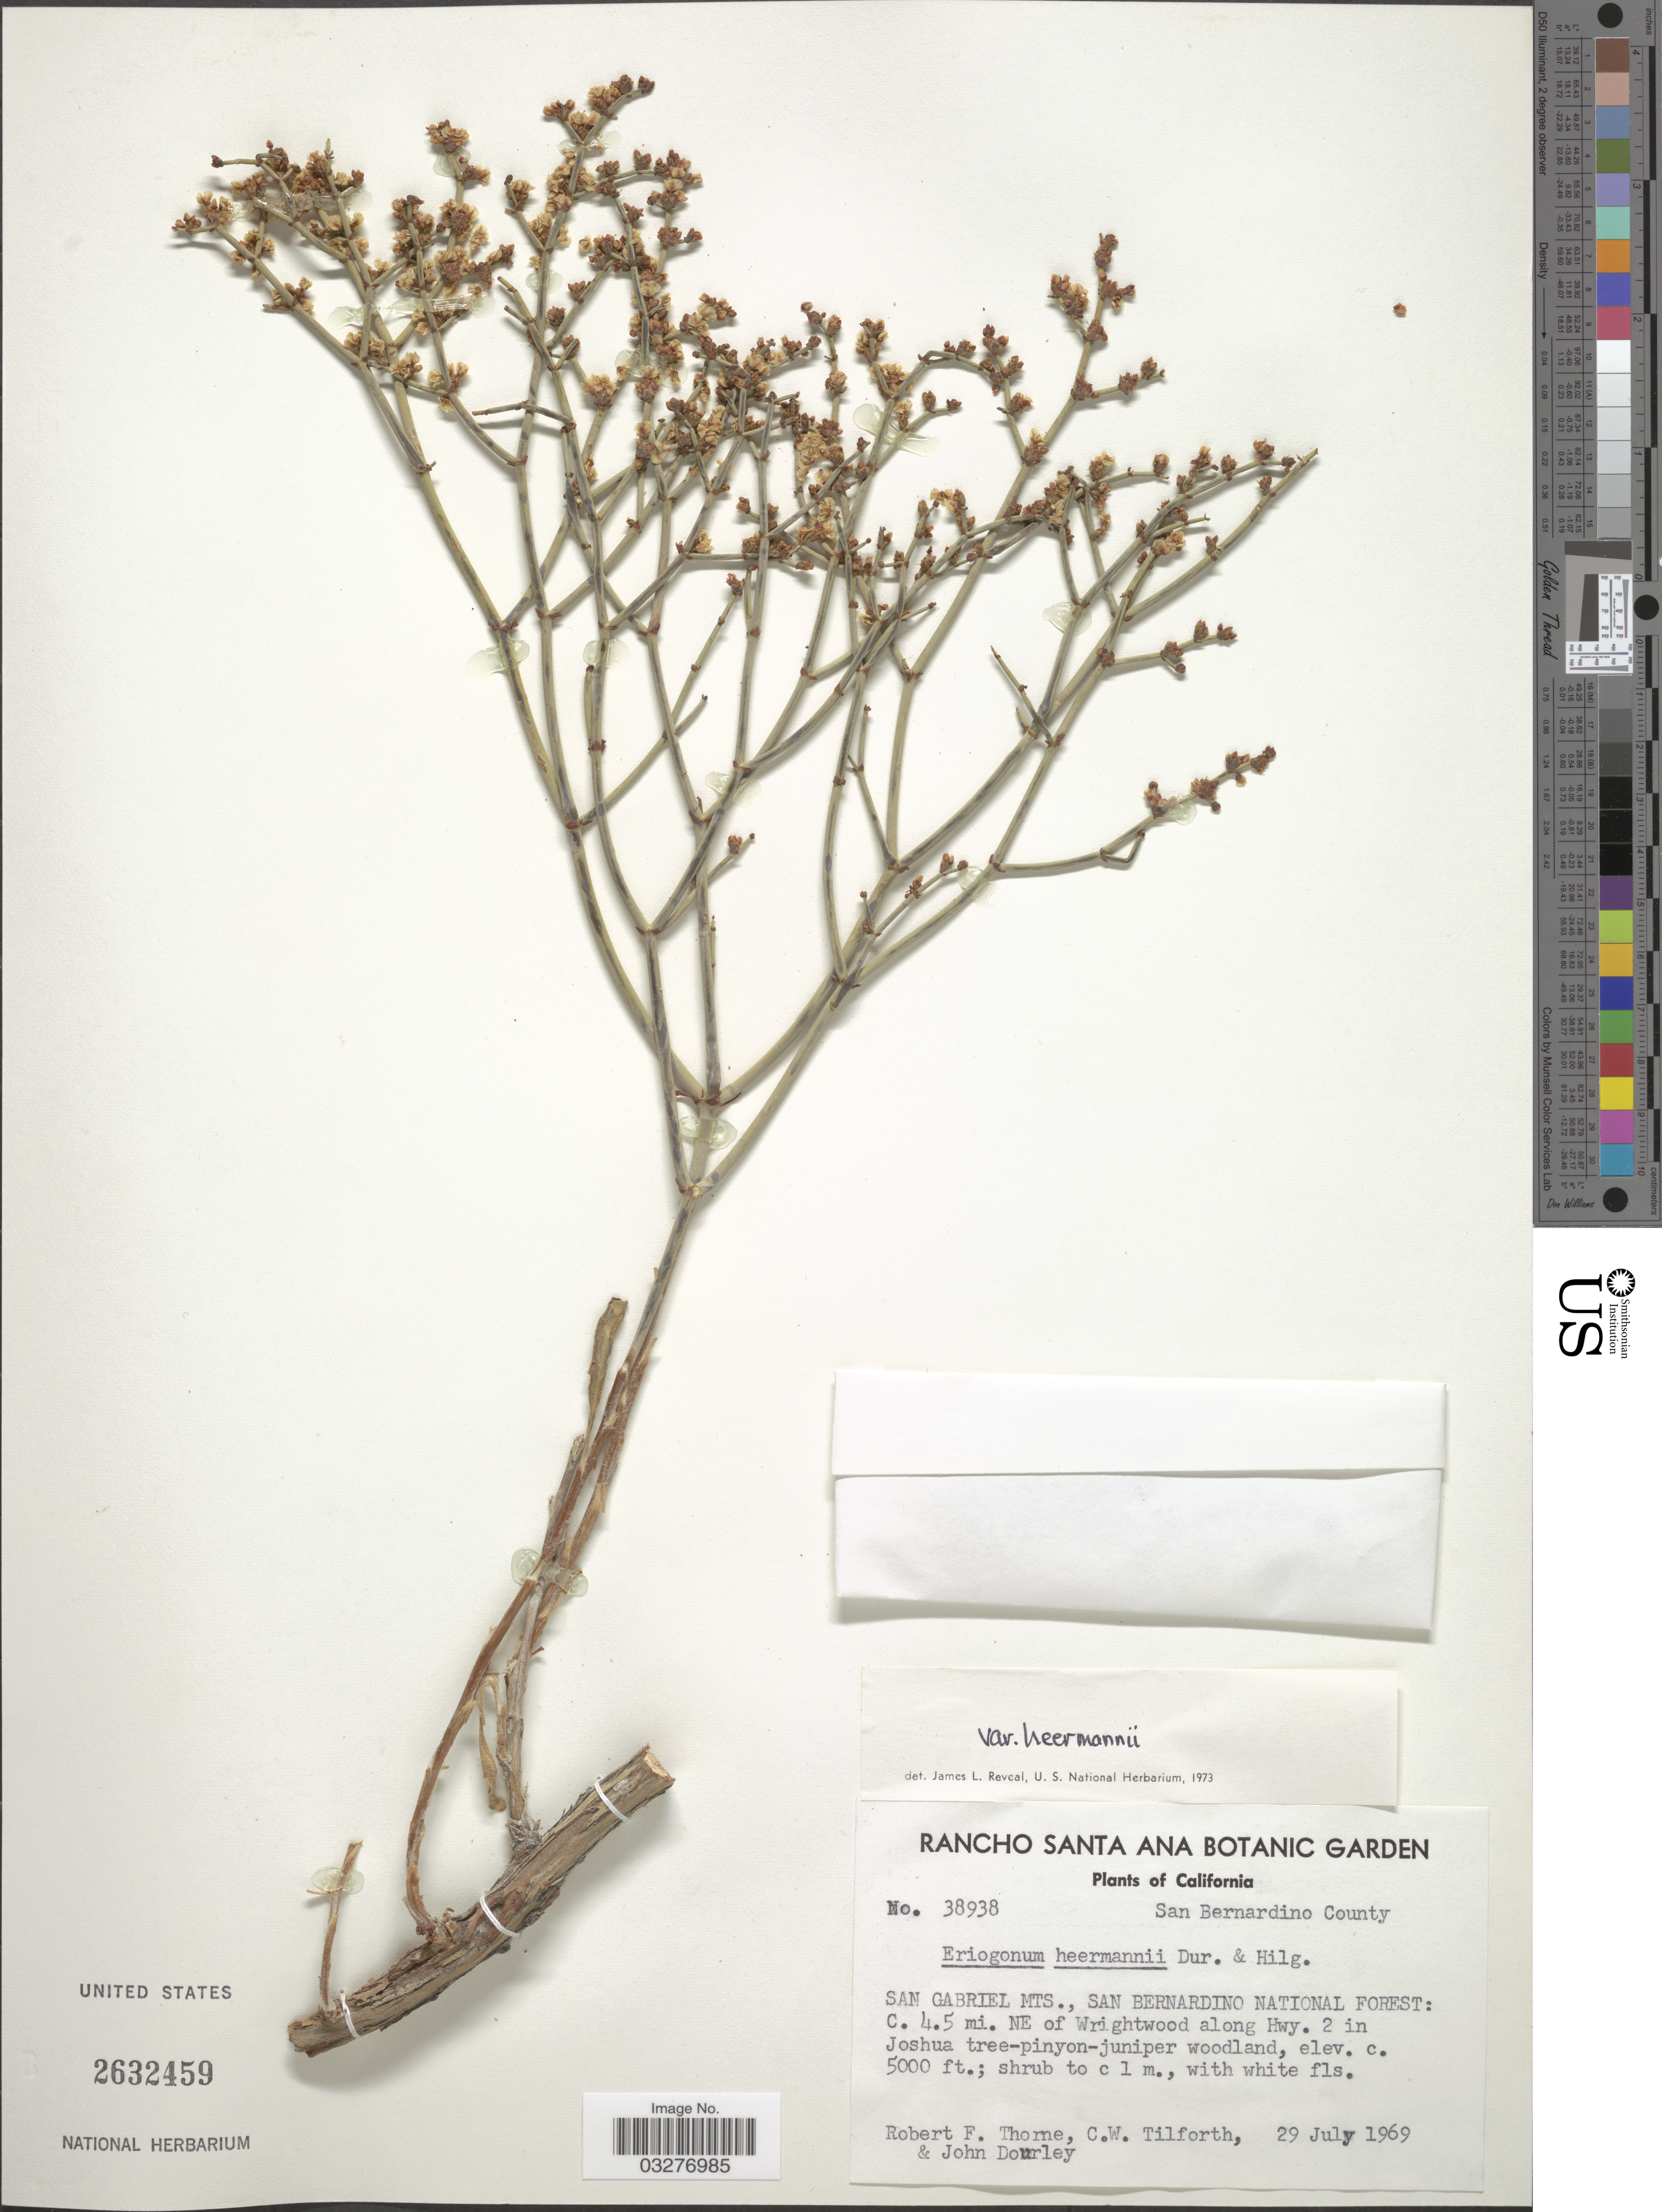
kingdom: Plantae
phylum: Tracheophyta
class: Magnoliopsida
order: Caryophyllales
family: Polygonaceae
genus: Eriogonum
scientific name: Eriogonum heermannii var. heermannii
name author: Durand & Hilg.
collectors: R. F. Thorne, C. Tilforth & J. Dourley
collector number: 38938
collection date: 1969-07-29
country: United States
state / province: California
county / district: San Bernardino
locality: San Bernardino County. San Gabriel Mts., San Bernardino National Forest: C. 4.5 mi. NE of Wrightwood along Hwy. 2.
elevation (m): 1524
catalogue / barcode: US 2632459